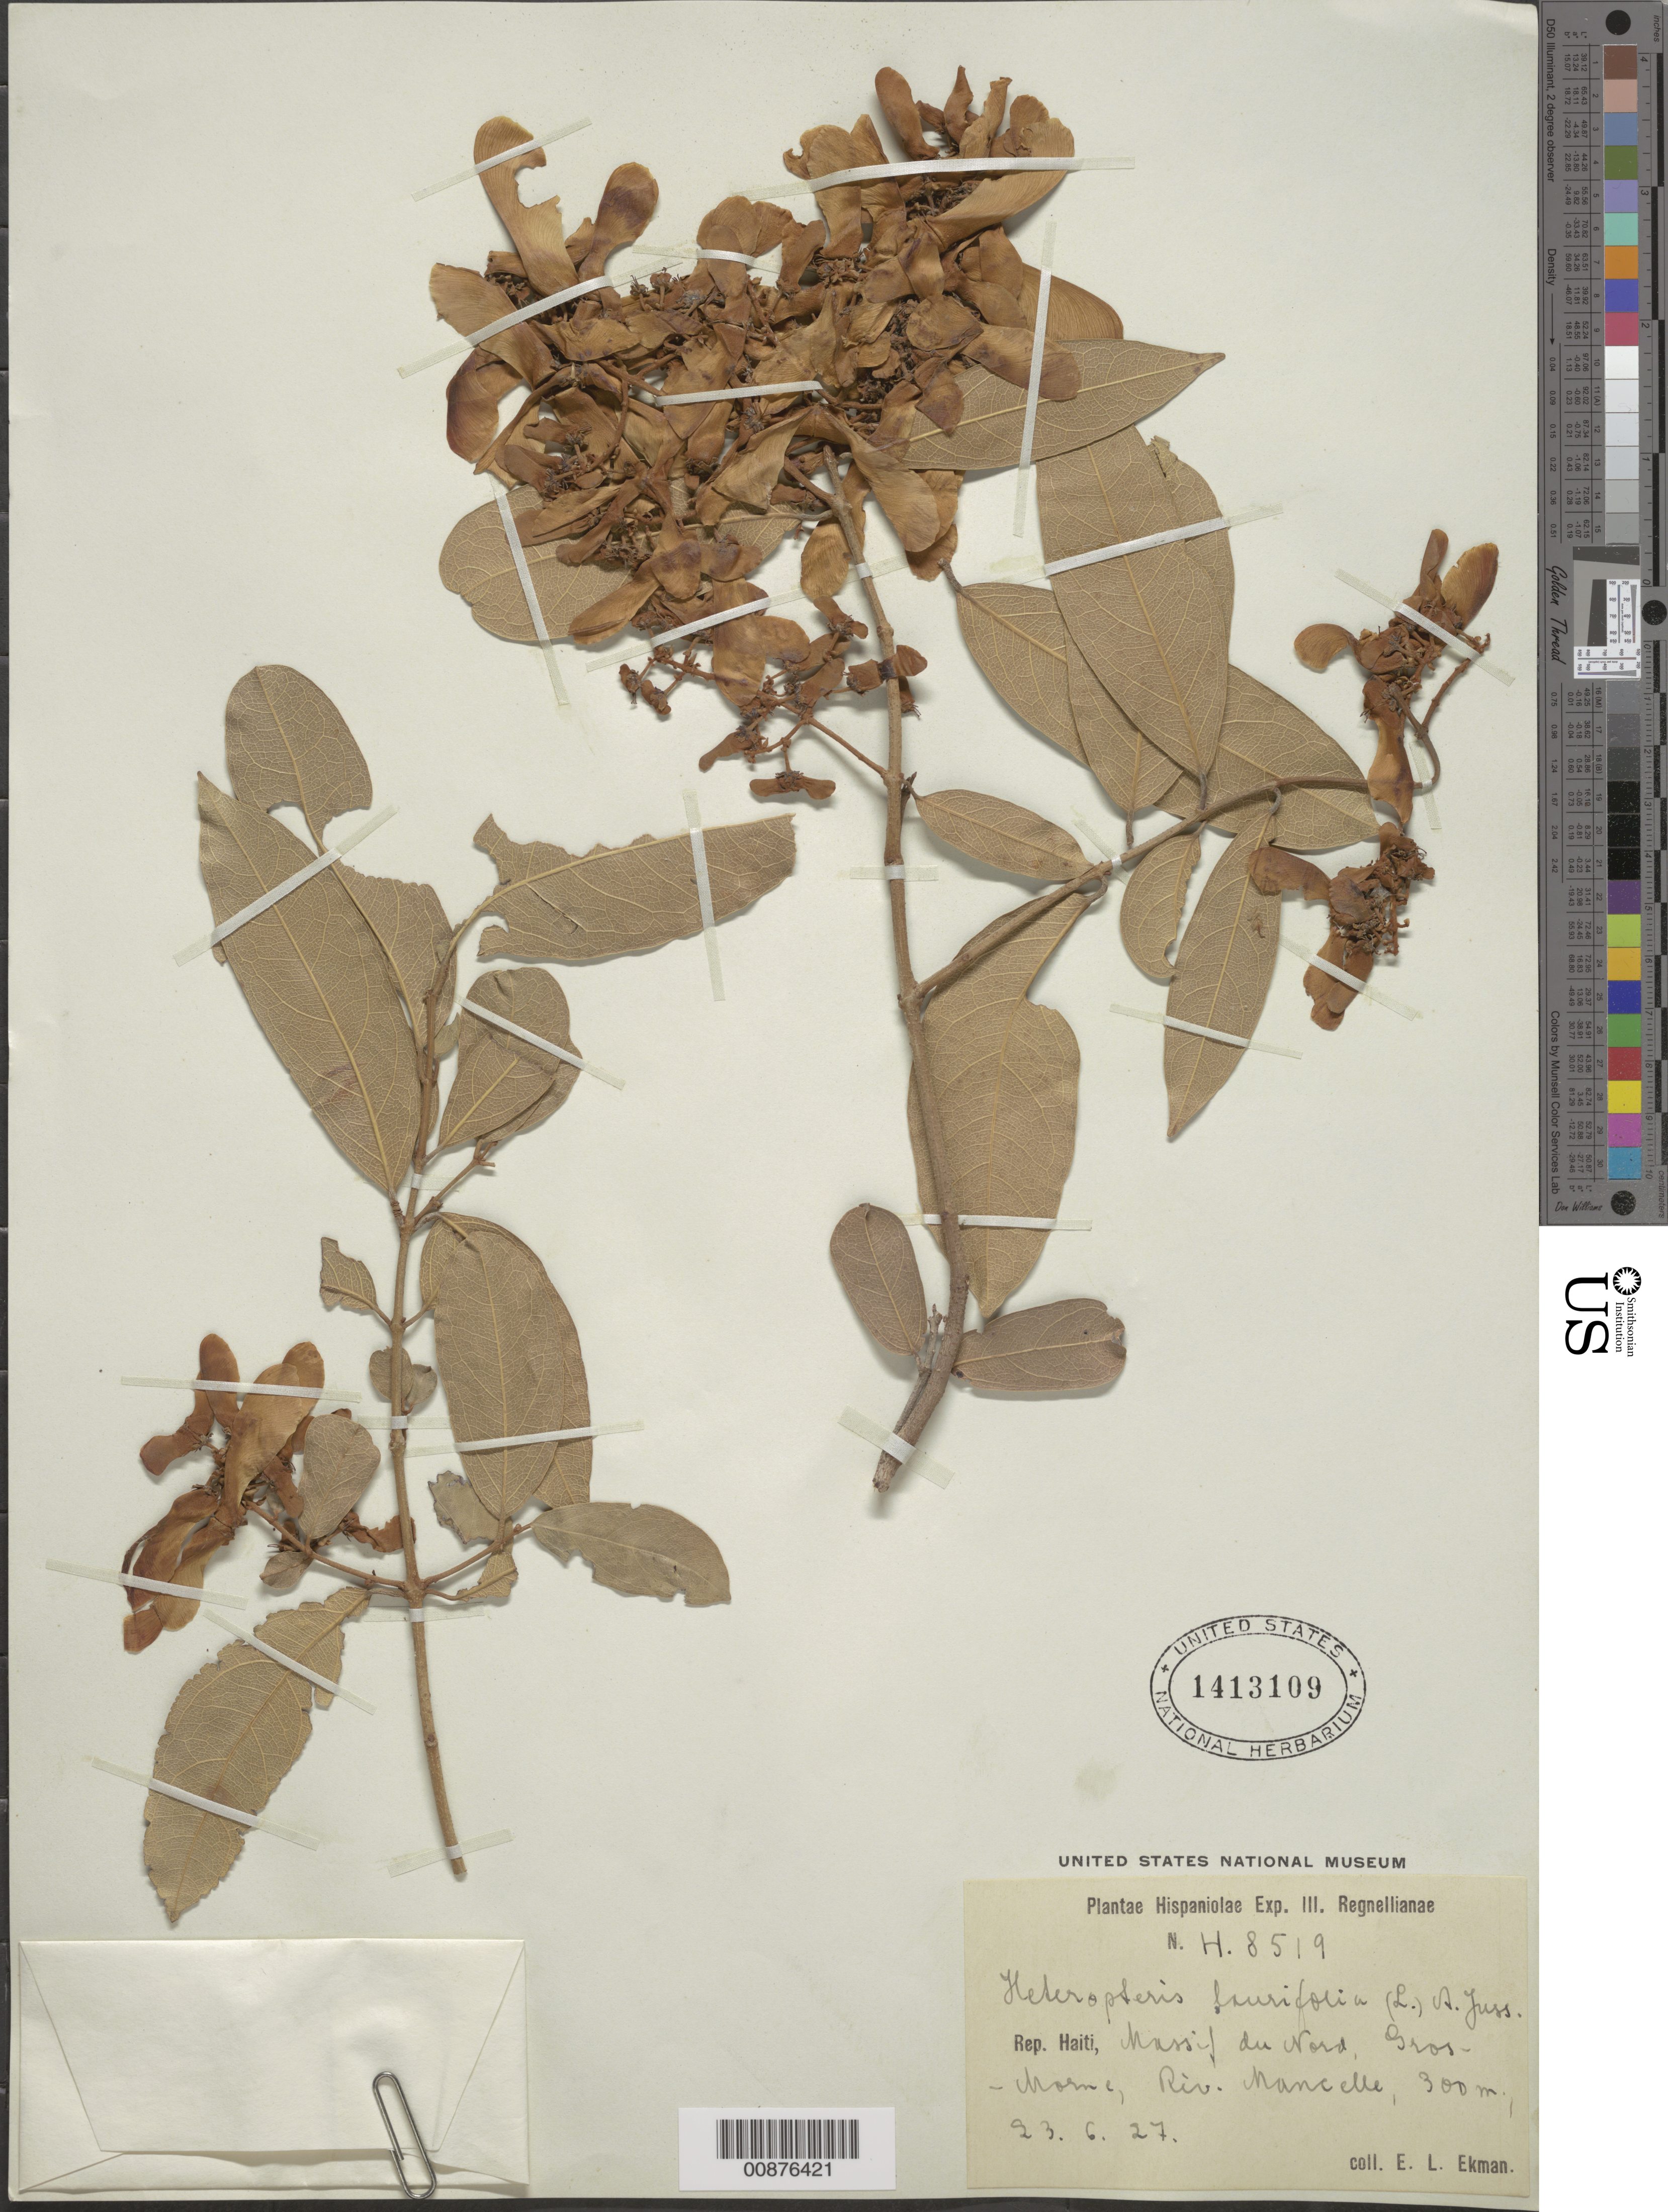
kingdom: Plantae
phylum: Tracheophyta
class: Magnoliopsida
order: Malpighiales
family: Malpighiaceae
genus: Heteropterys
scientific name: Heteropterys laurifolia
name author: (L.) A. Juss.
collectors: E. L. Ekman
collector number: H8519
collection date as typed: Transcribed d/m/y: 23/6/27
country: Haiti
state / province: Nord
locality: Massif du Nord, Gros - Morne, Riv. Mancelle.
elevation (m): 300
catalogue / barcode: US 1413109